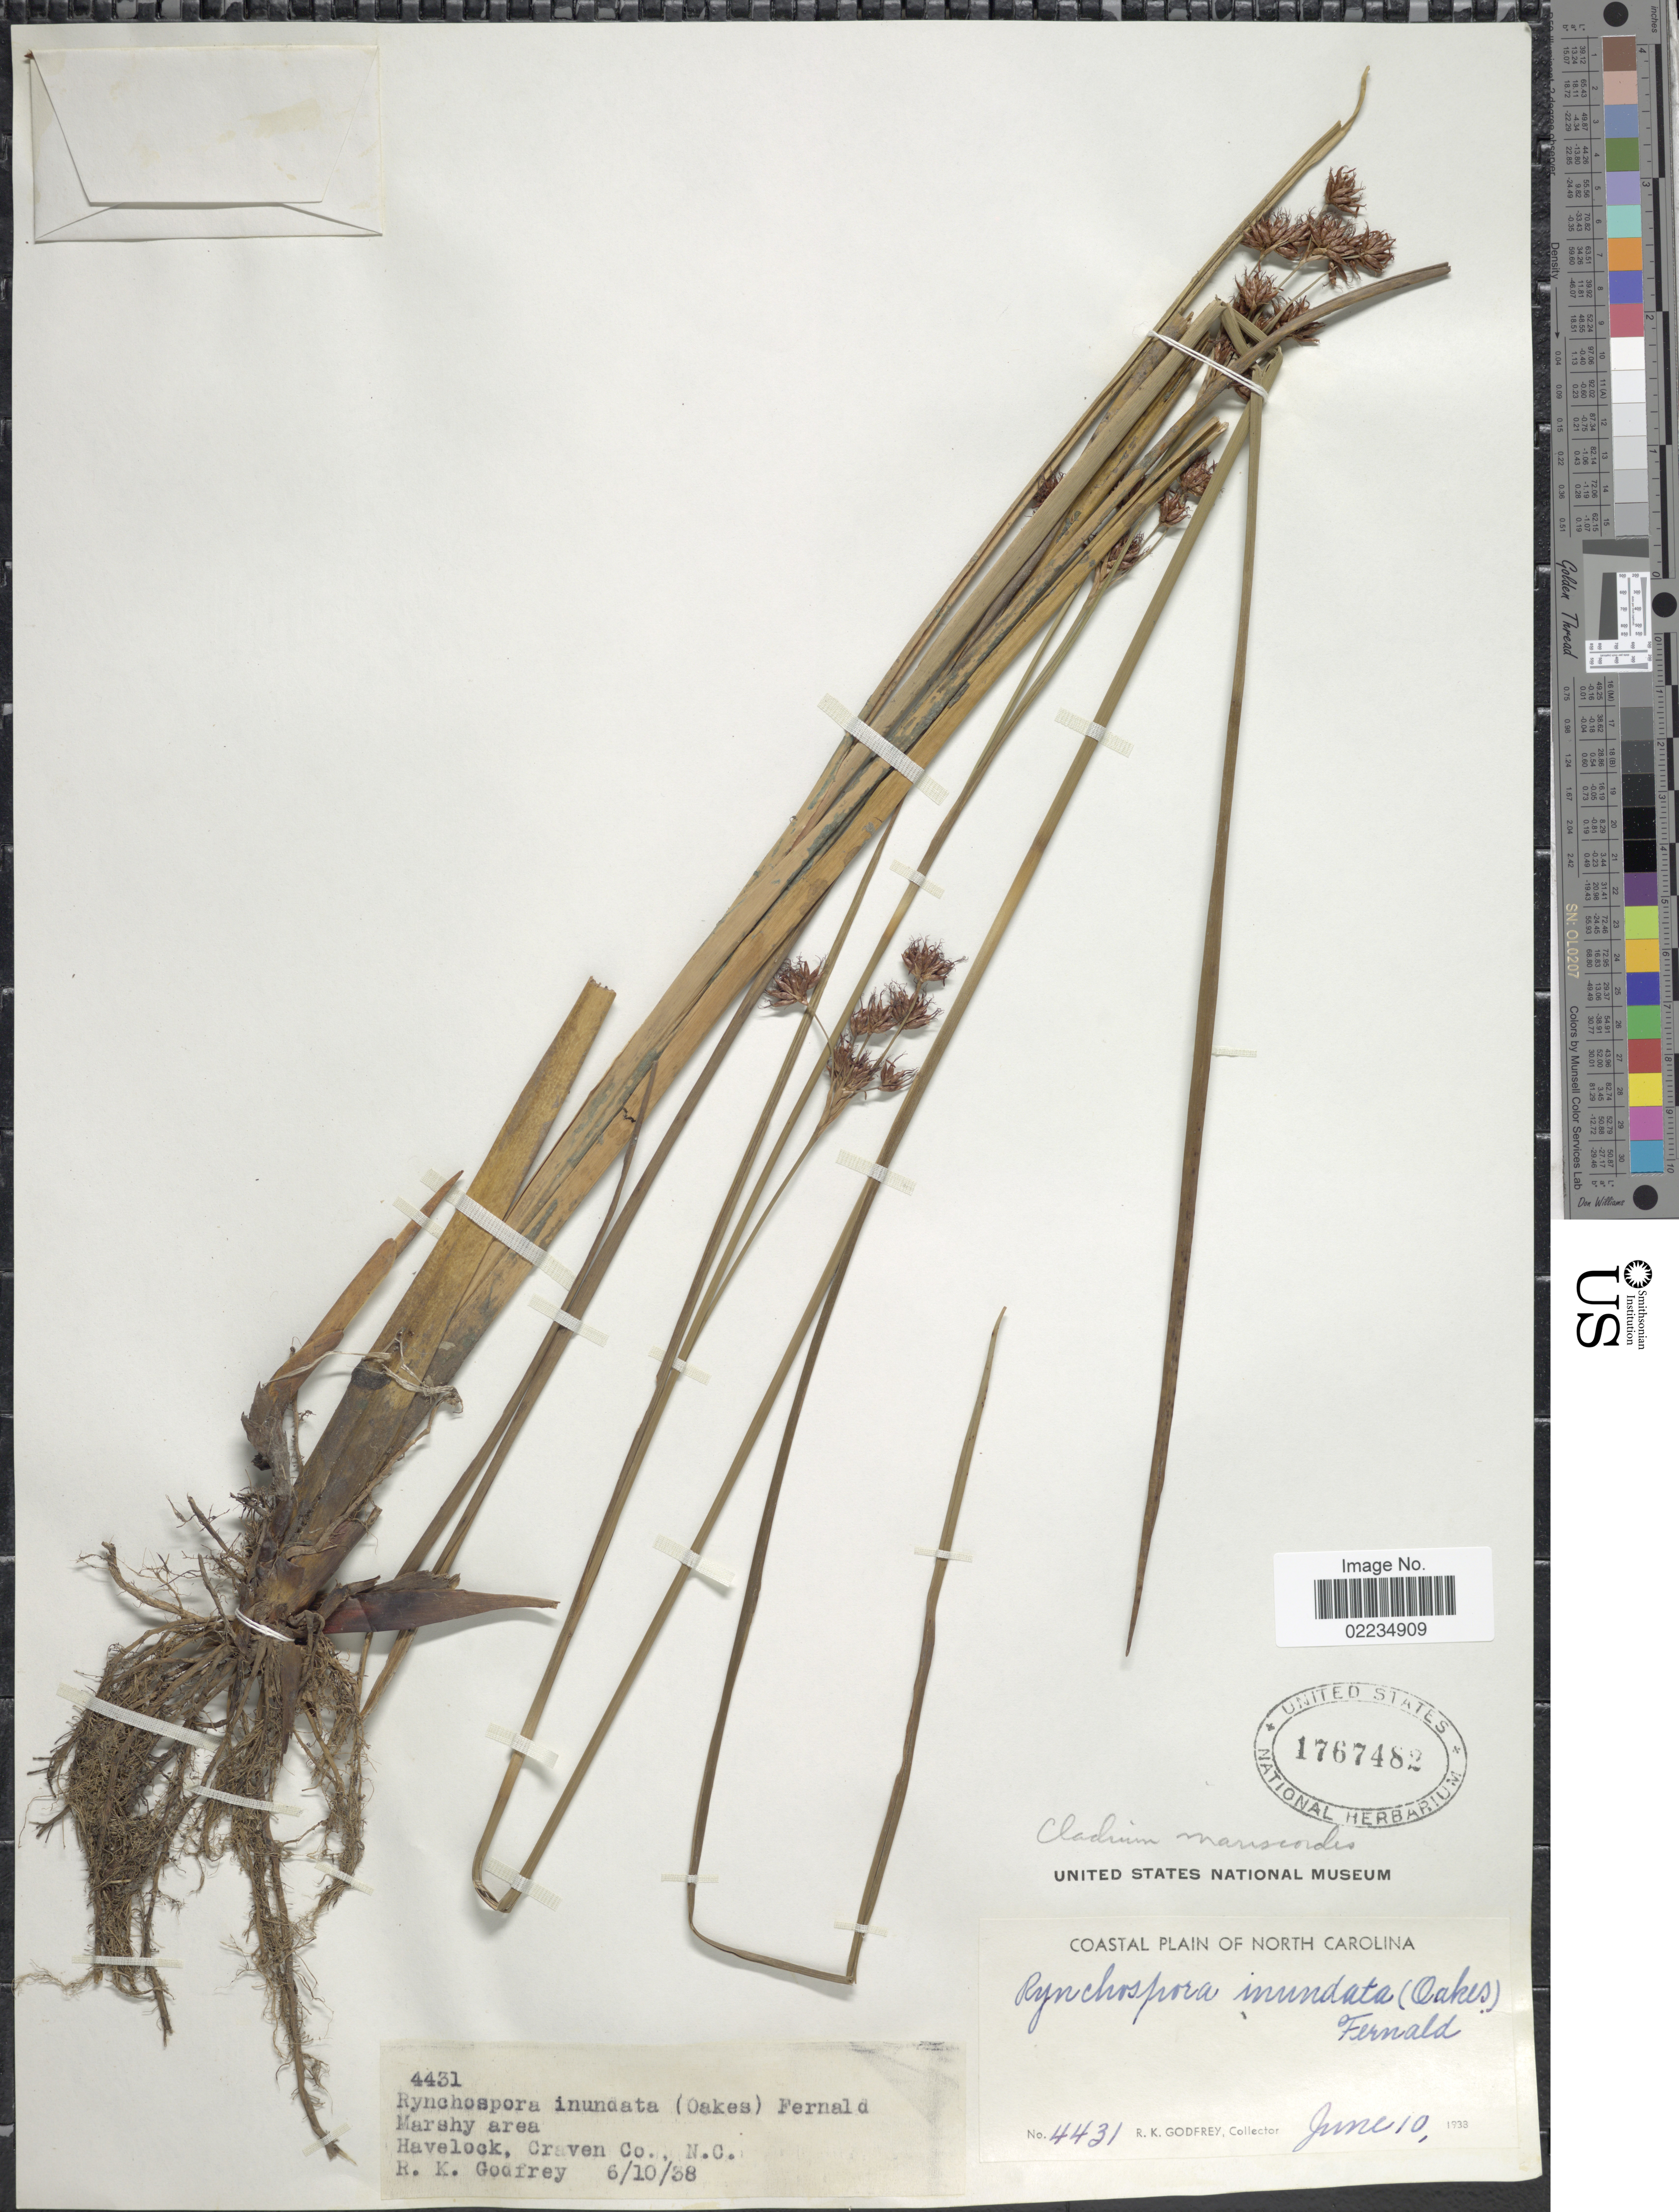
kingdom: Plantae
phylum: Tracheophyta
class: Liliopsida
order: Poales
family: Cyperaceae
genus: Cladium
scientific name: Cladium mariscoides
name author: (Muhl.) Torr.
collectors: R. K. Godfrey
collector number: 4431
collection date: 1933-06-10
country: United States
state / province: North Carolina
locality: Coastal Plain of North Carolina, Havelock, Craven Co., N. C.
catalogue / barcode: US 1767482